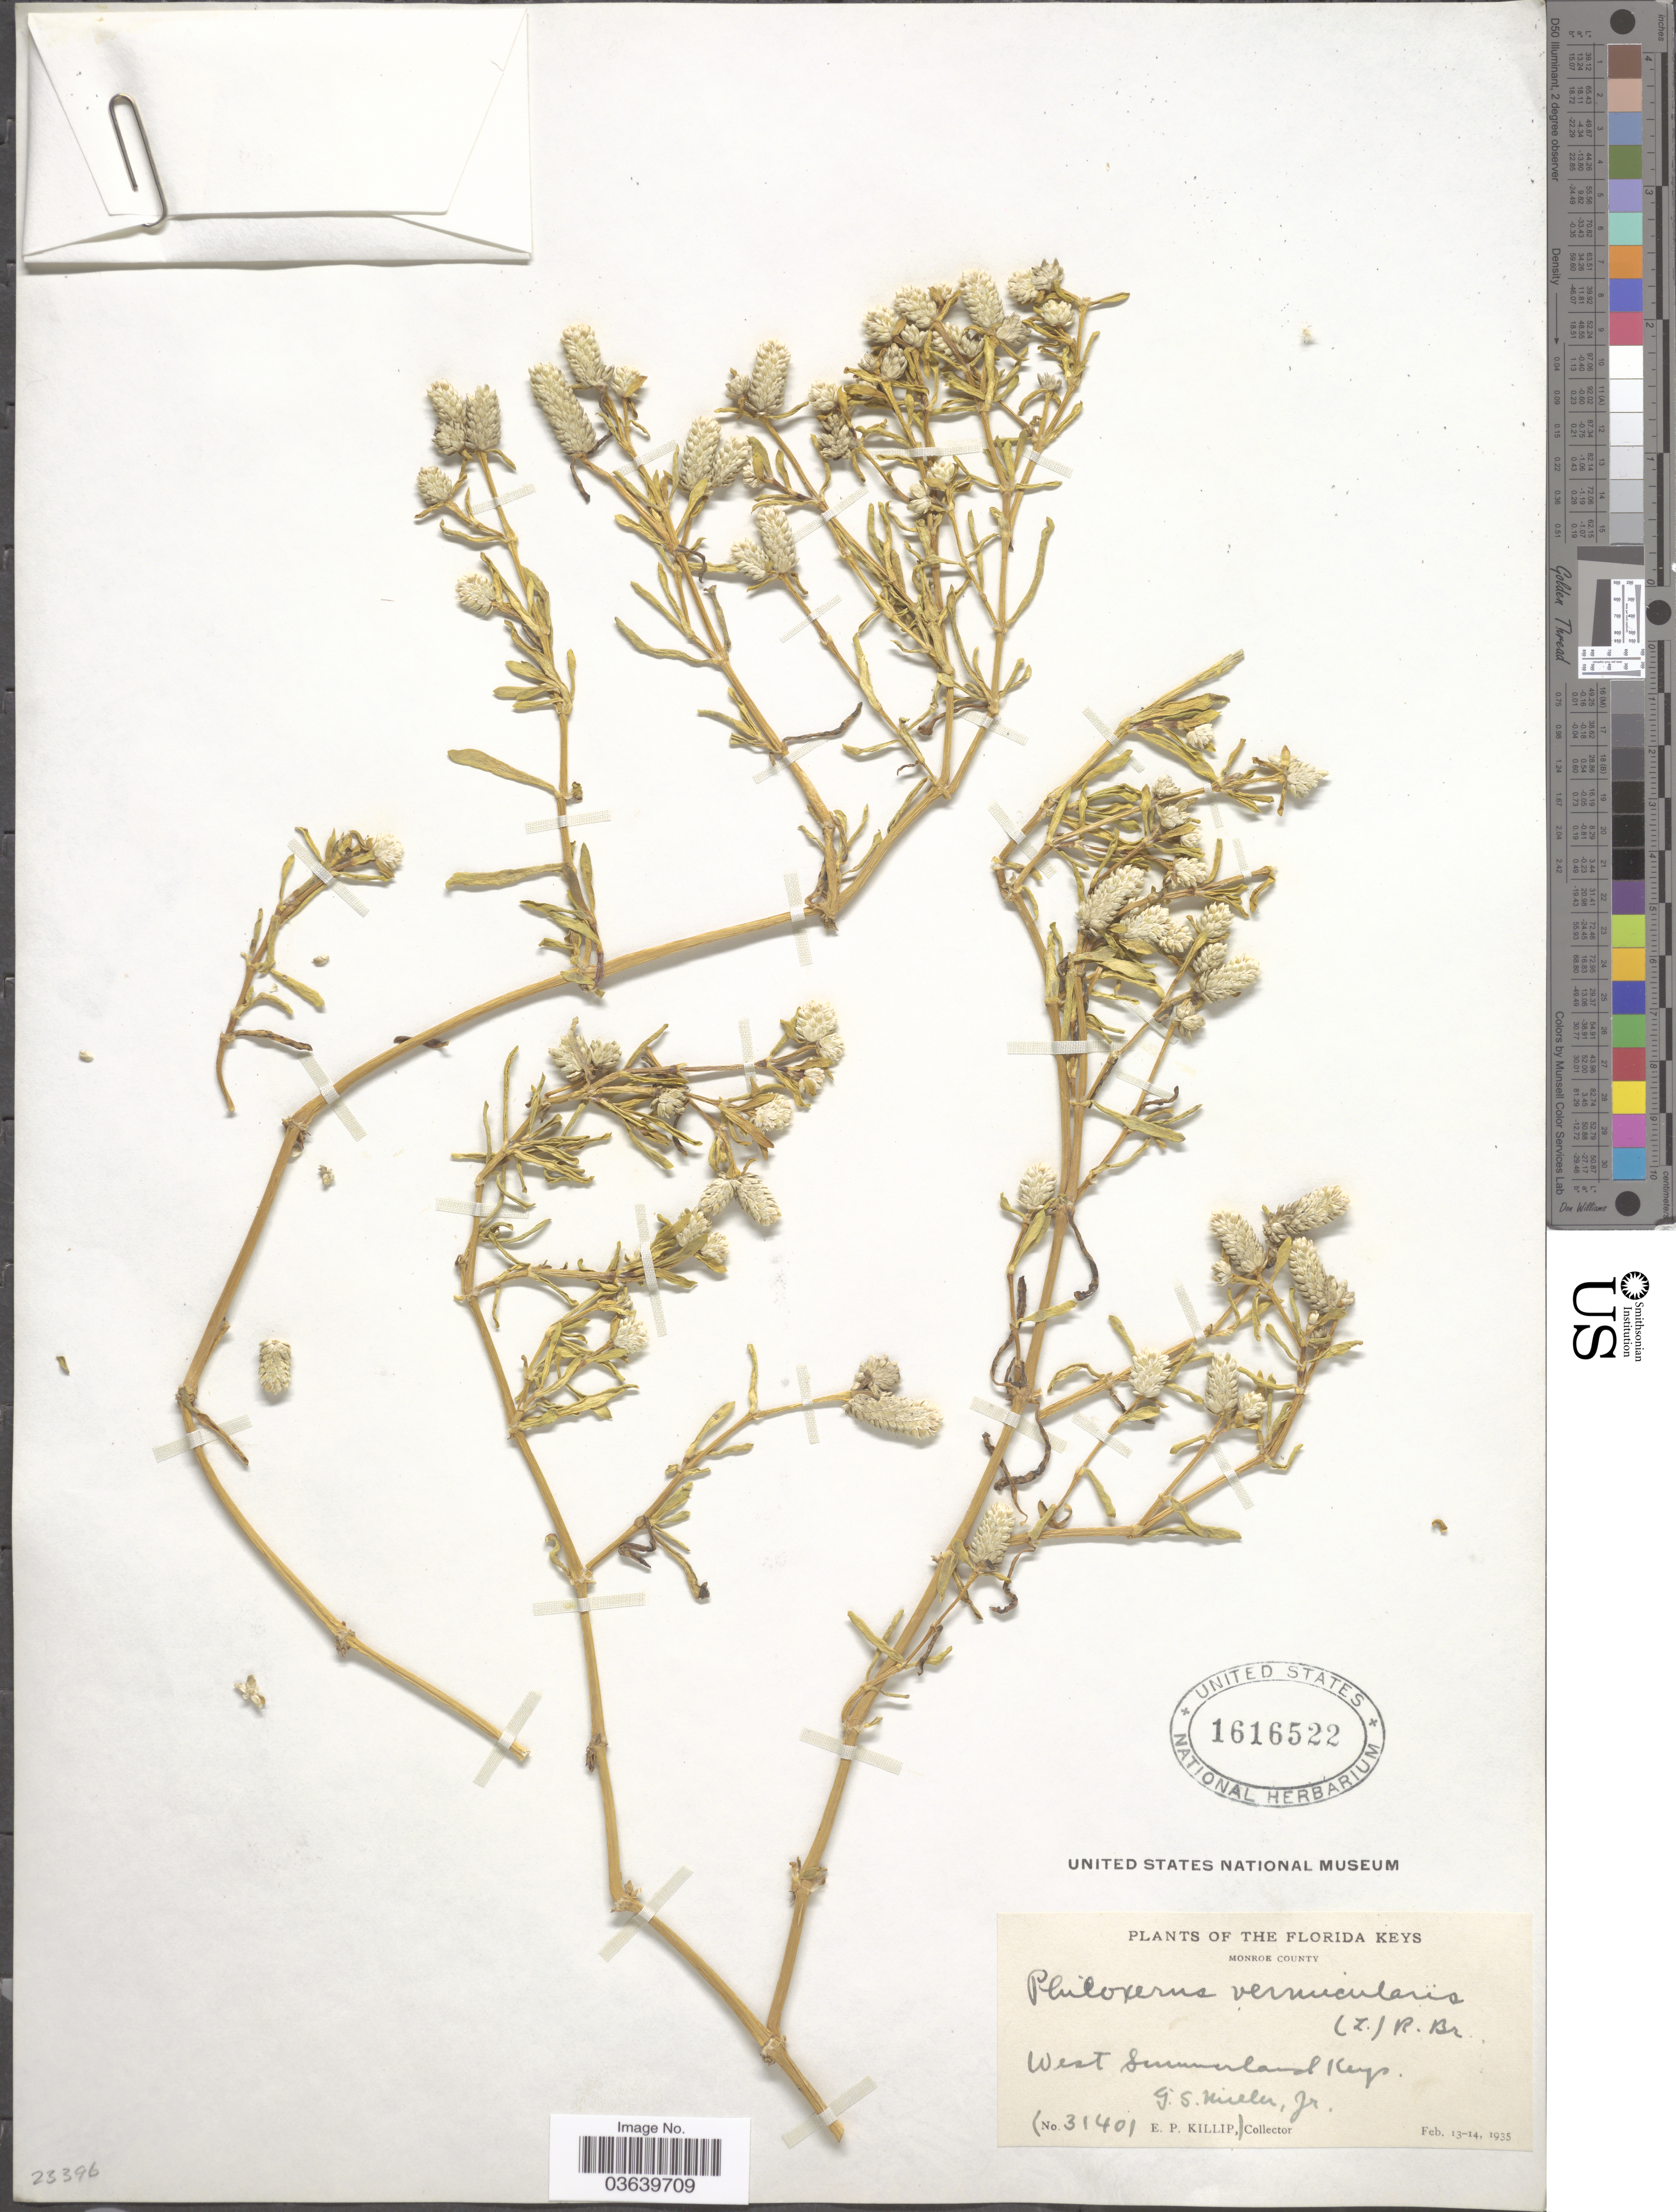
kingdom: Plantae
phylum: Tracheophyta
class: Magnoliopsida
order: Caryophyllales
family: Amaranthaceae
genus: Gomphrena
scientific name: Gomphrena vermicularis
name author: L.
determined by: Strong, Mark T., (BOT), Smithsonian Institution - National Museum of Natural History (UNITED STATES)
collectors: G. S. Miller & E. P. Killip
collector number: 31401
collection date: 1935-02-13/1935-02-14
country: United States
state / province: Florida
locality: The Florida Keys, Monroe County. West Summerland Keys.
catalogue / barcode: US 1616522